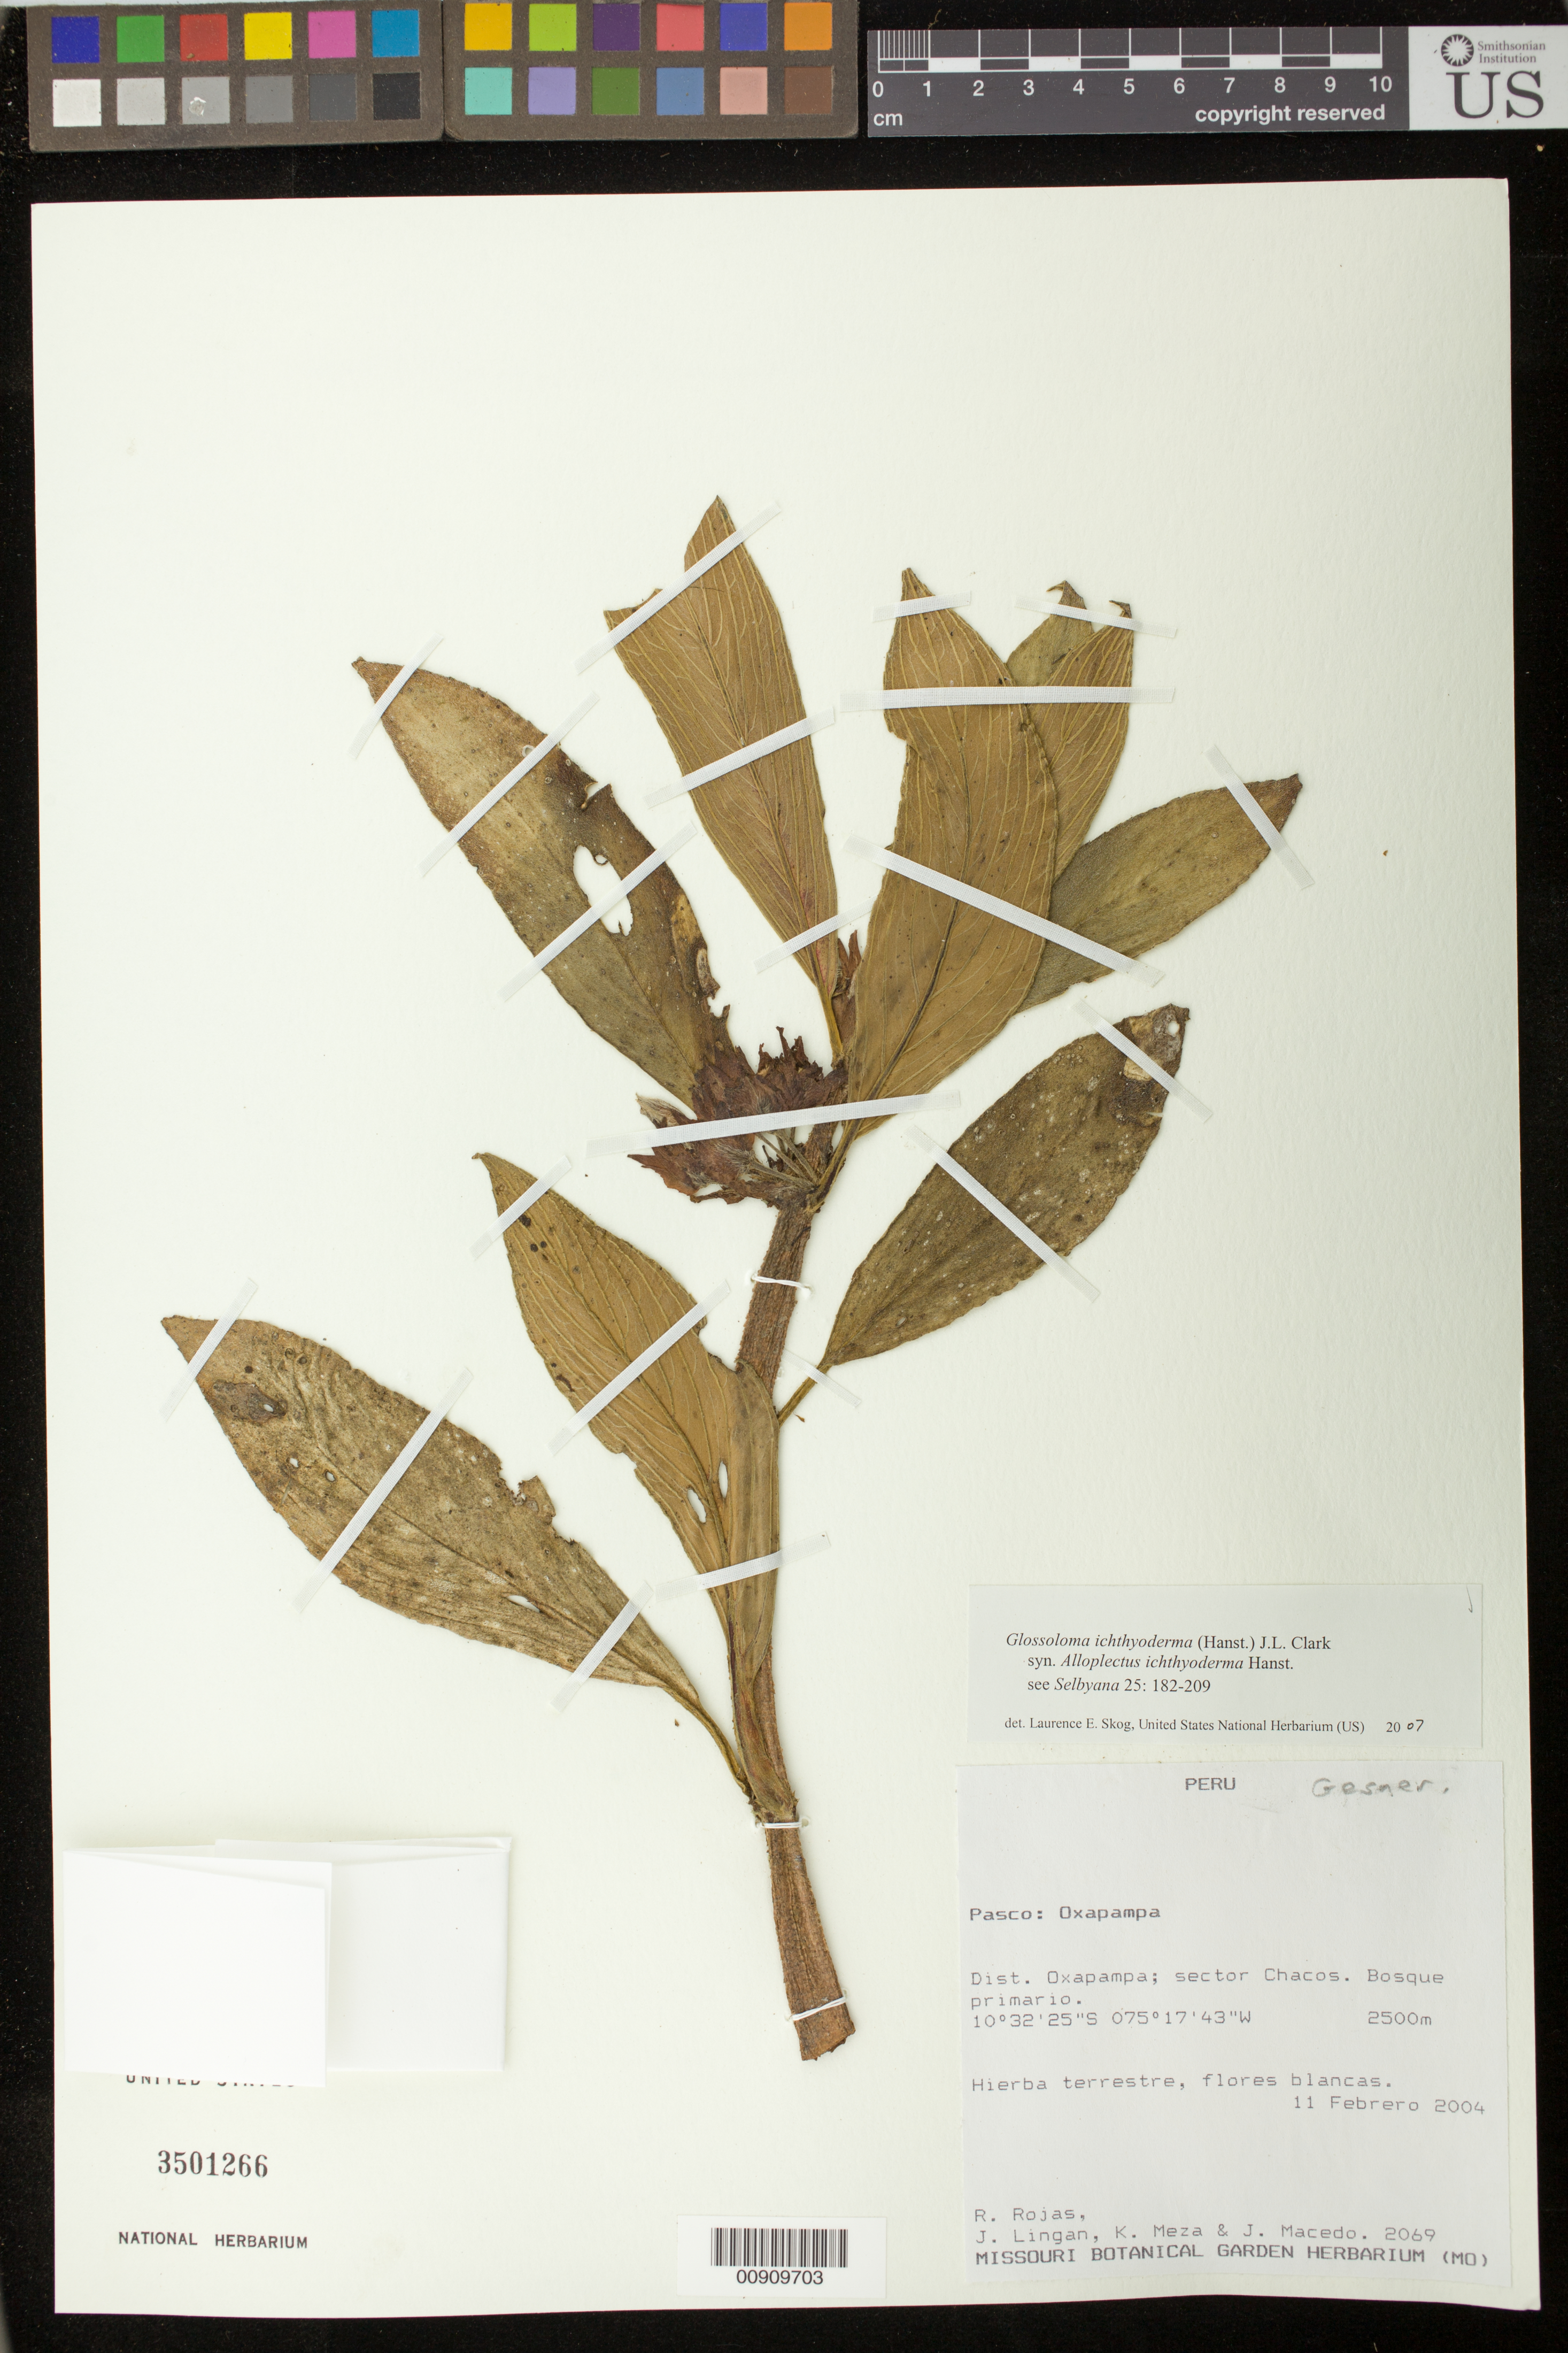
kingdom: Plantae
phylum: Tracheophyta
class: Magnoliopsida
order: Lamiales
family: Gesneriaceae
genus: Glossoloma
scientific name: Glossoloma ichthyoderma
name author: (Hanst.) J.L. Clark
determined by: Skog, Laurence E.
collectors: R. Rojas & et al.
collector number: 2069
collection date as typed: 11 Feb 2004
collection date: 2004-02-11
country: Peru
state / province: Pasco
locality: Pasco: Oxapampa. Dist. Ocapampa; sector Chacos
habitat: Bosque primario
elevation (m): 2500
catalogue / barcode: US 3501266